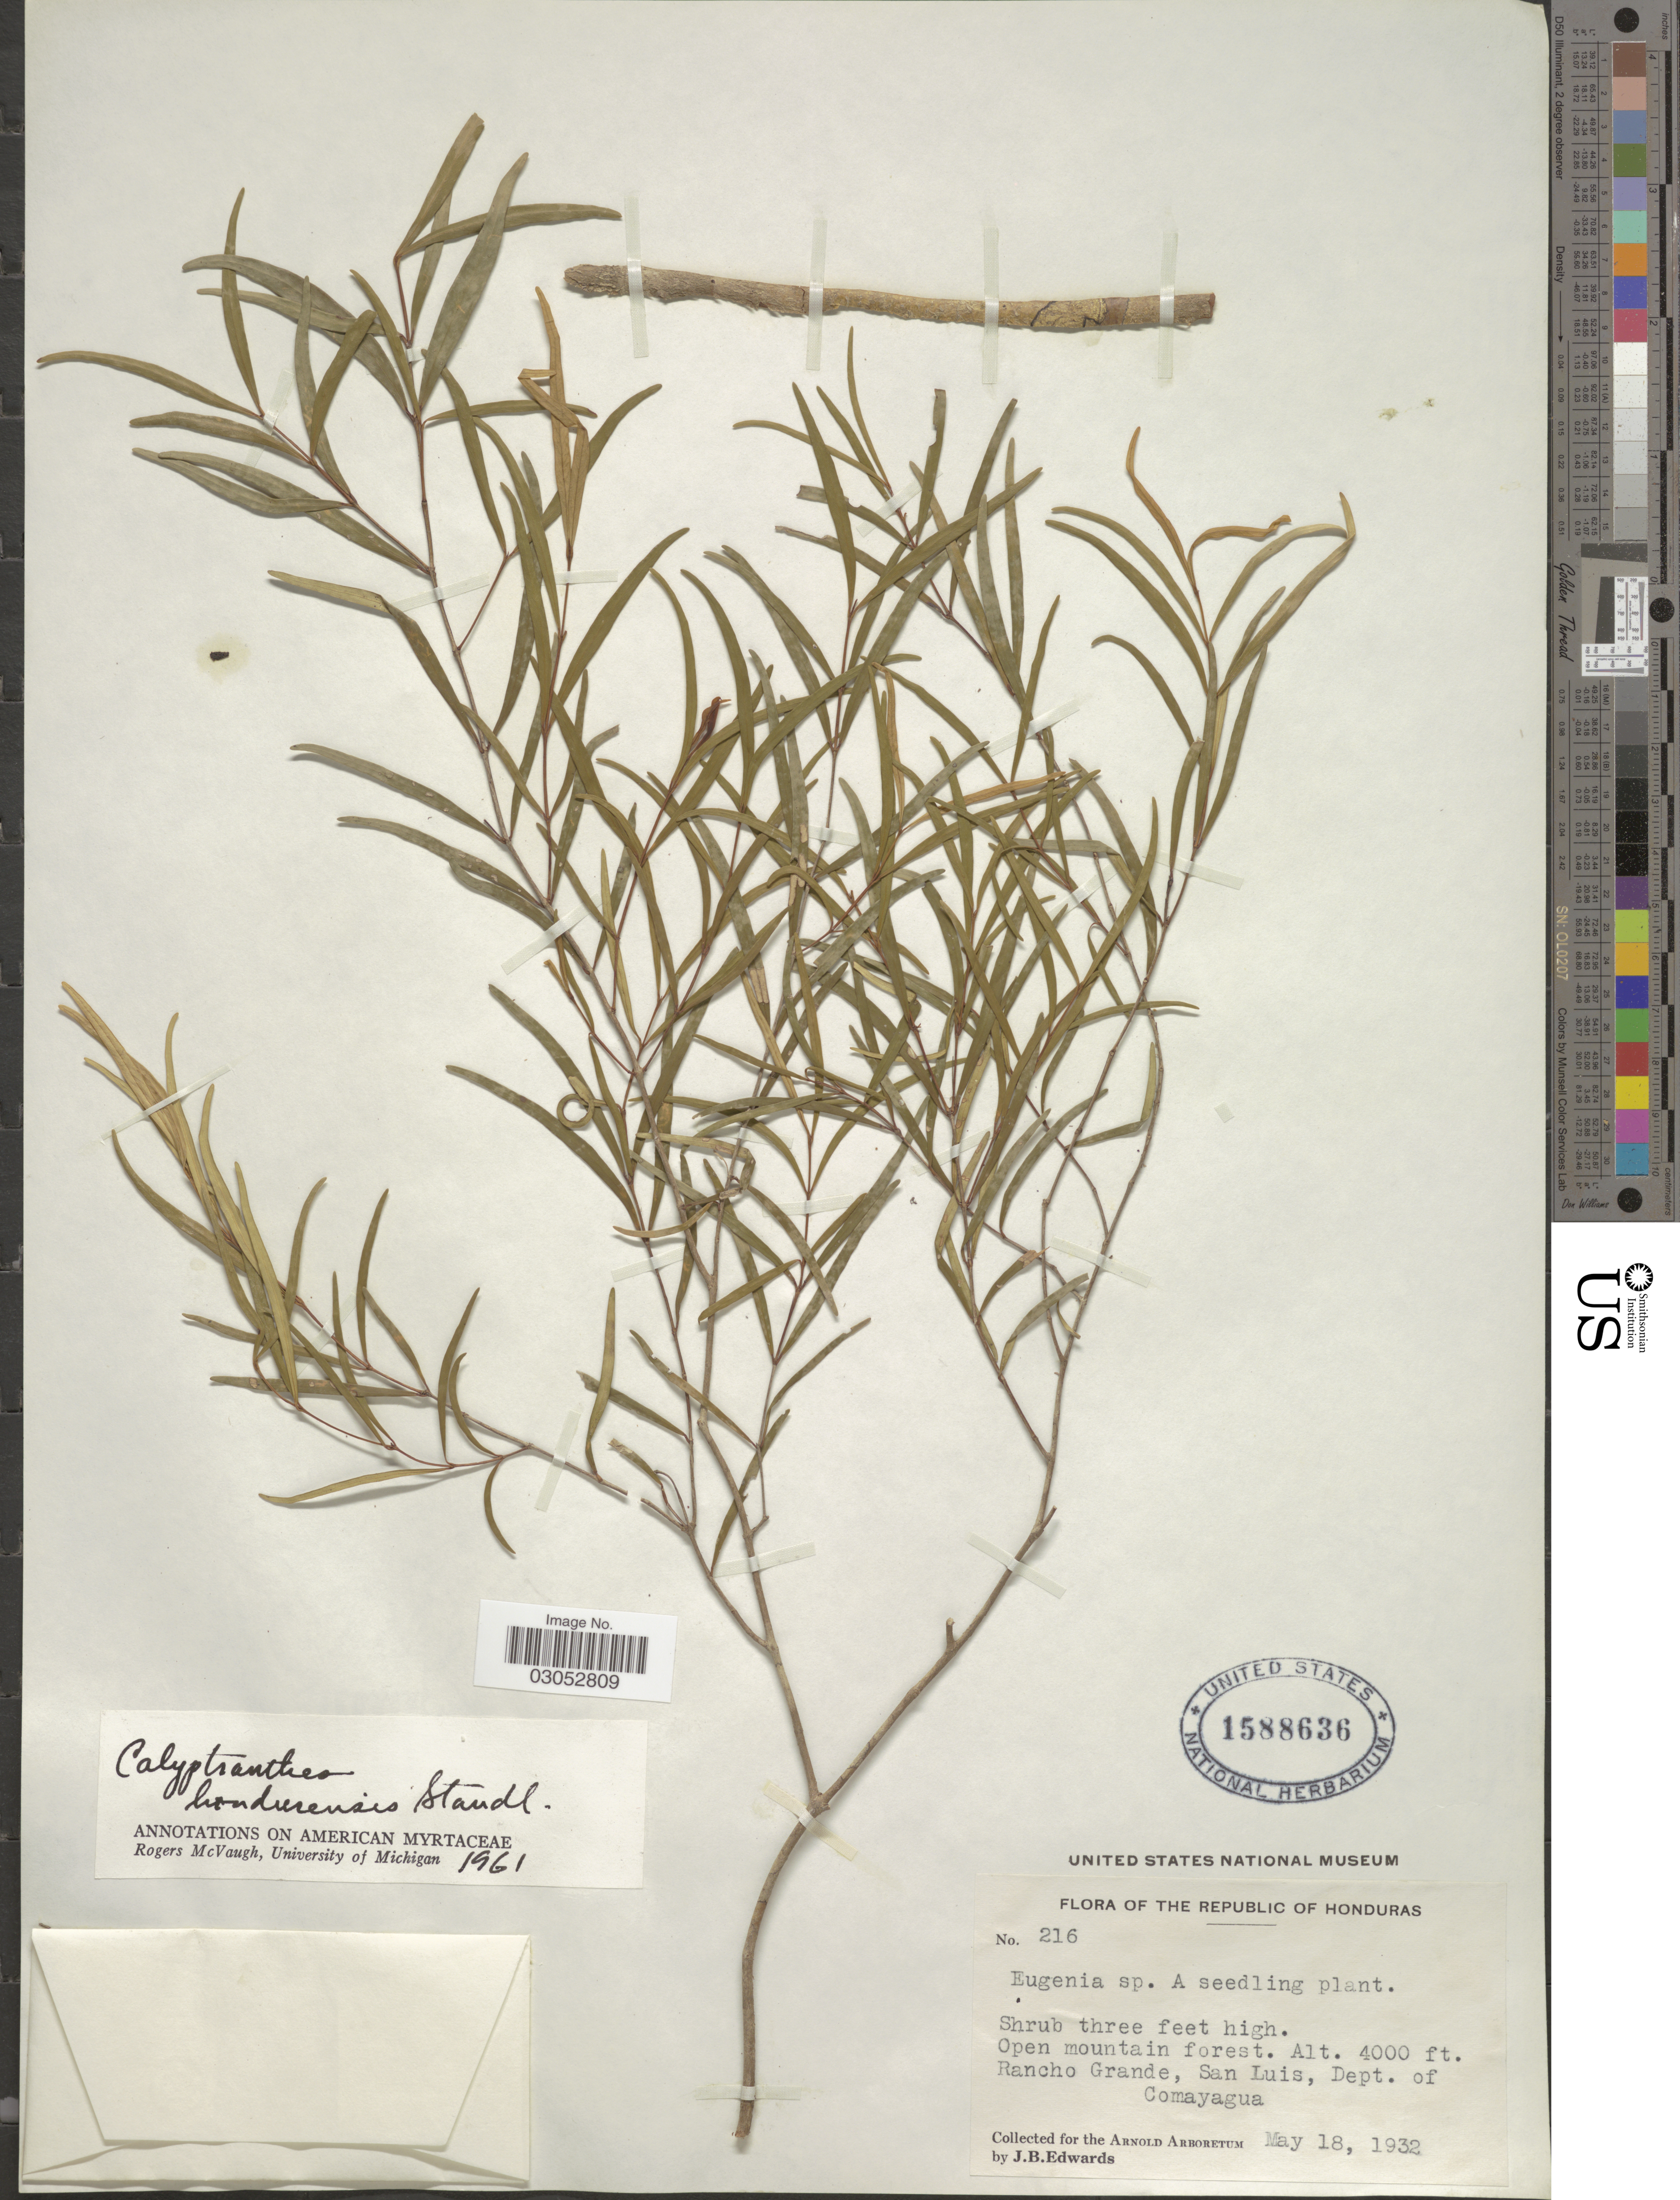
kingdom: Plantae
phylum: Tracheophyta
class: Magnoliopsida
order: Myrtales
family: Myrtaceae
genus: Myrcia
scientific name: Myrcia hondurensis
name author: (Standl.) A.R. Lourenço & Sánchez-Cháv.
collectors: J. B. Edwards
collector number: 216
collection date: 1932-05-18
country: Honduras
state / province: Comayagua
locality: Rancho Grande, San Luis, Dept. of Comayagua.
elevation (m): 1219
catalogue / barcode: US 1588636